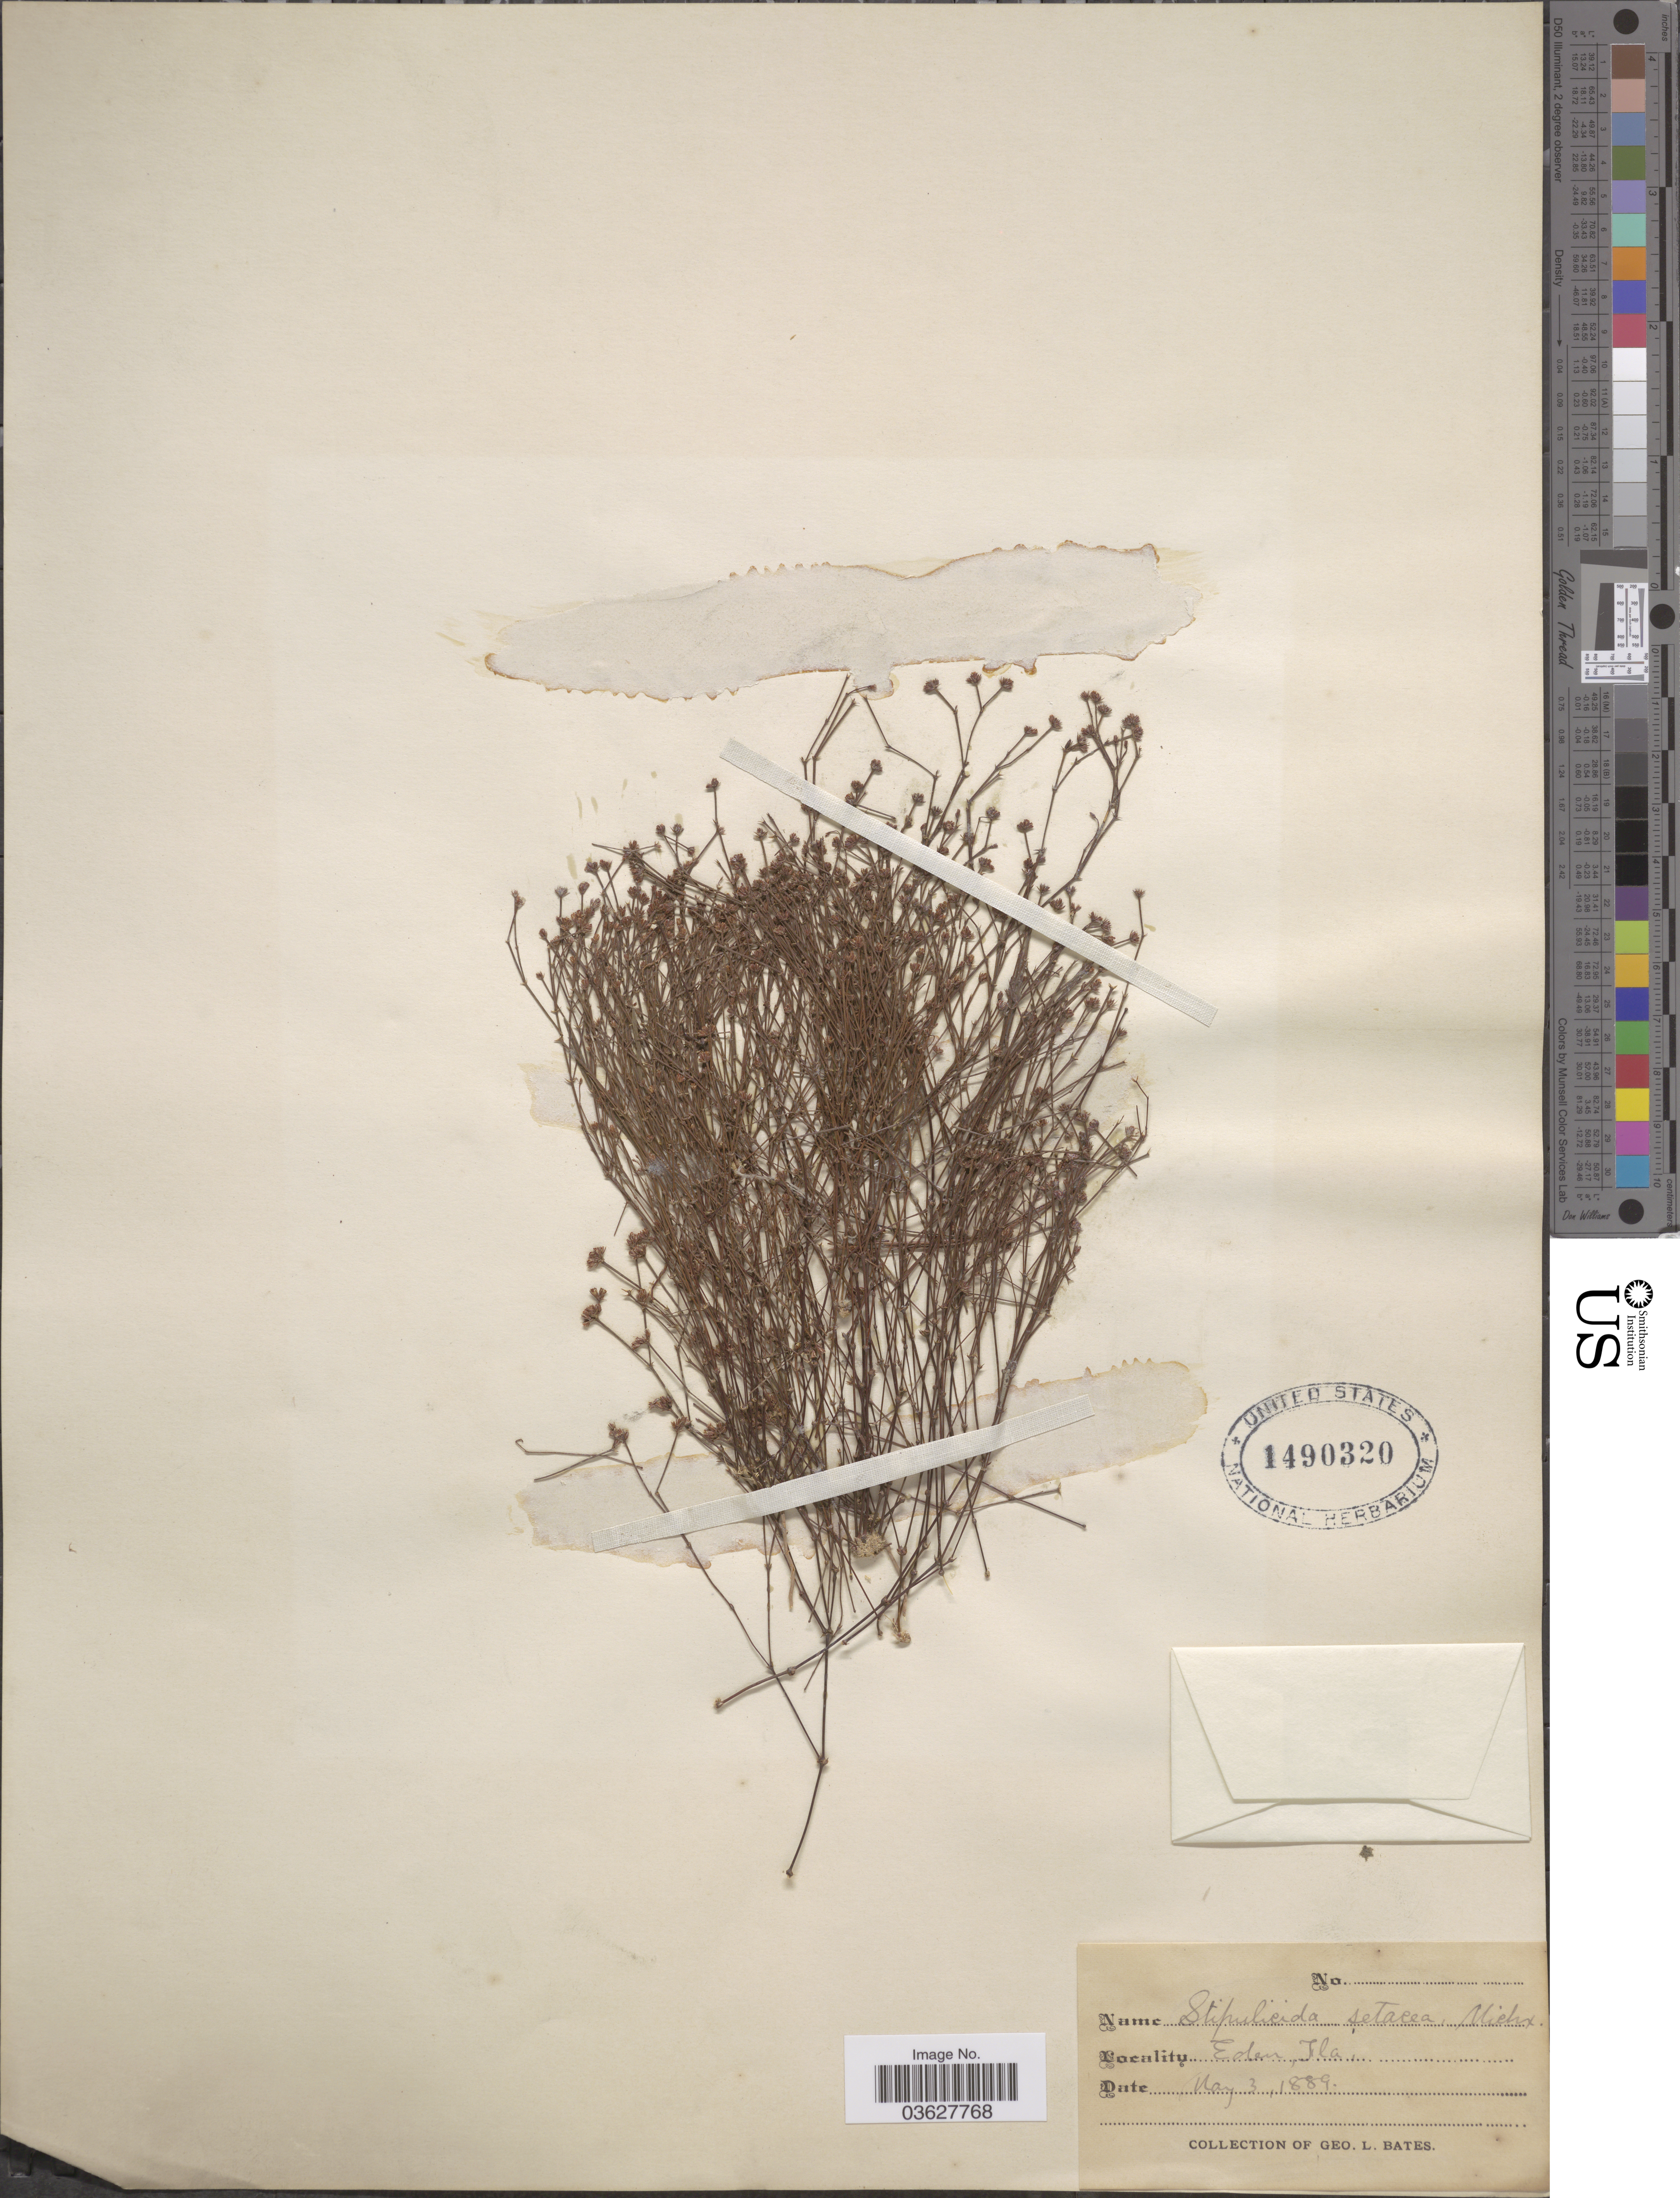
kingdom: Plantae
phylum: Tracheophyta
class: Magnoliopsida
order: Caryophyllales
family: Caryophyllaceae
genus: Stipulicida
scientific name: Stipulicida setacea var. setacea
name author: Michx.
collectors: G. Bates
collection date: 1889-05-03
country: United States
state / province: Florida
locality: Eden.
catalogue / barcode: US 1490320